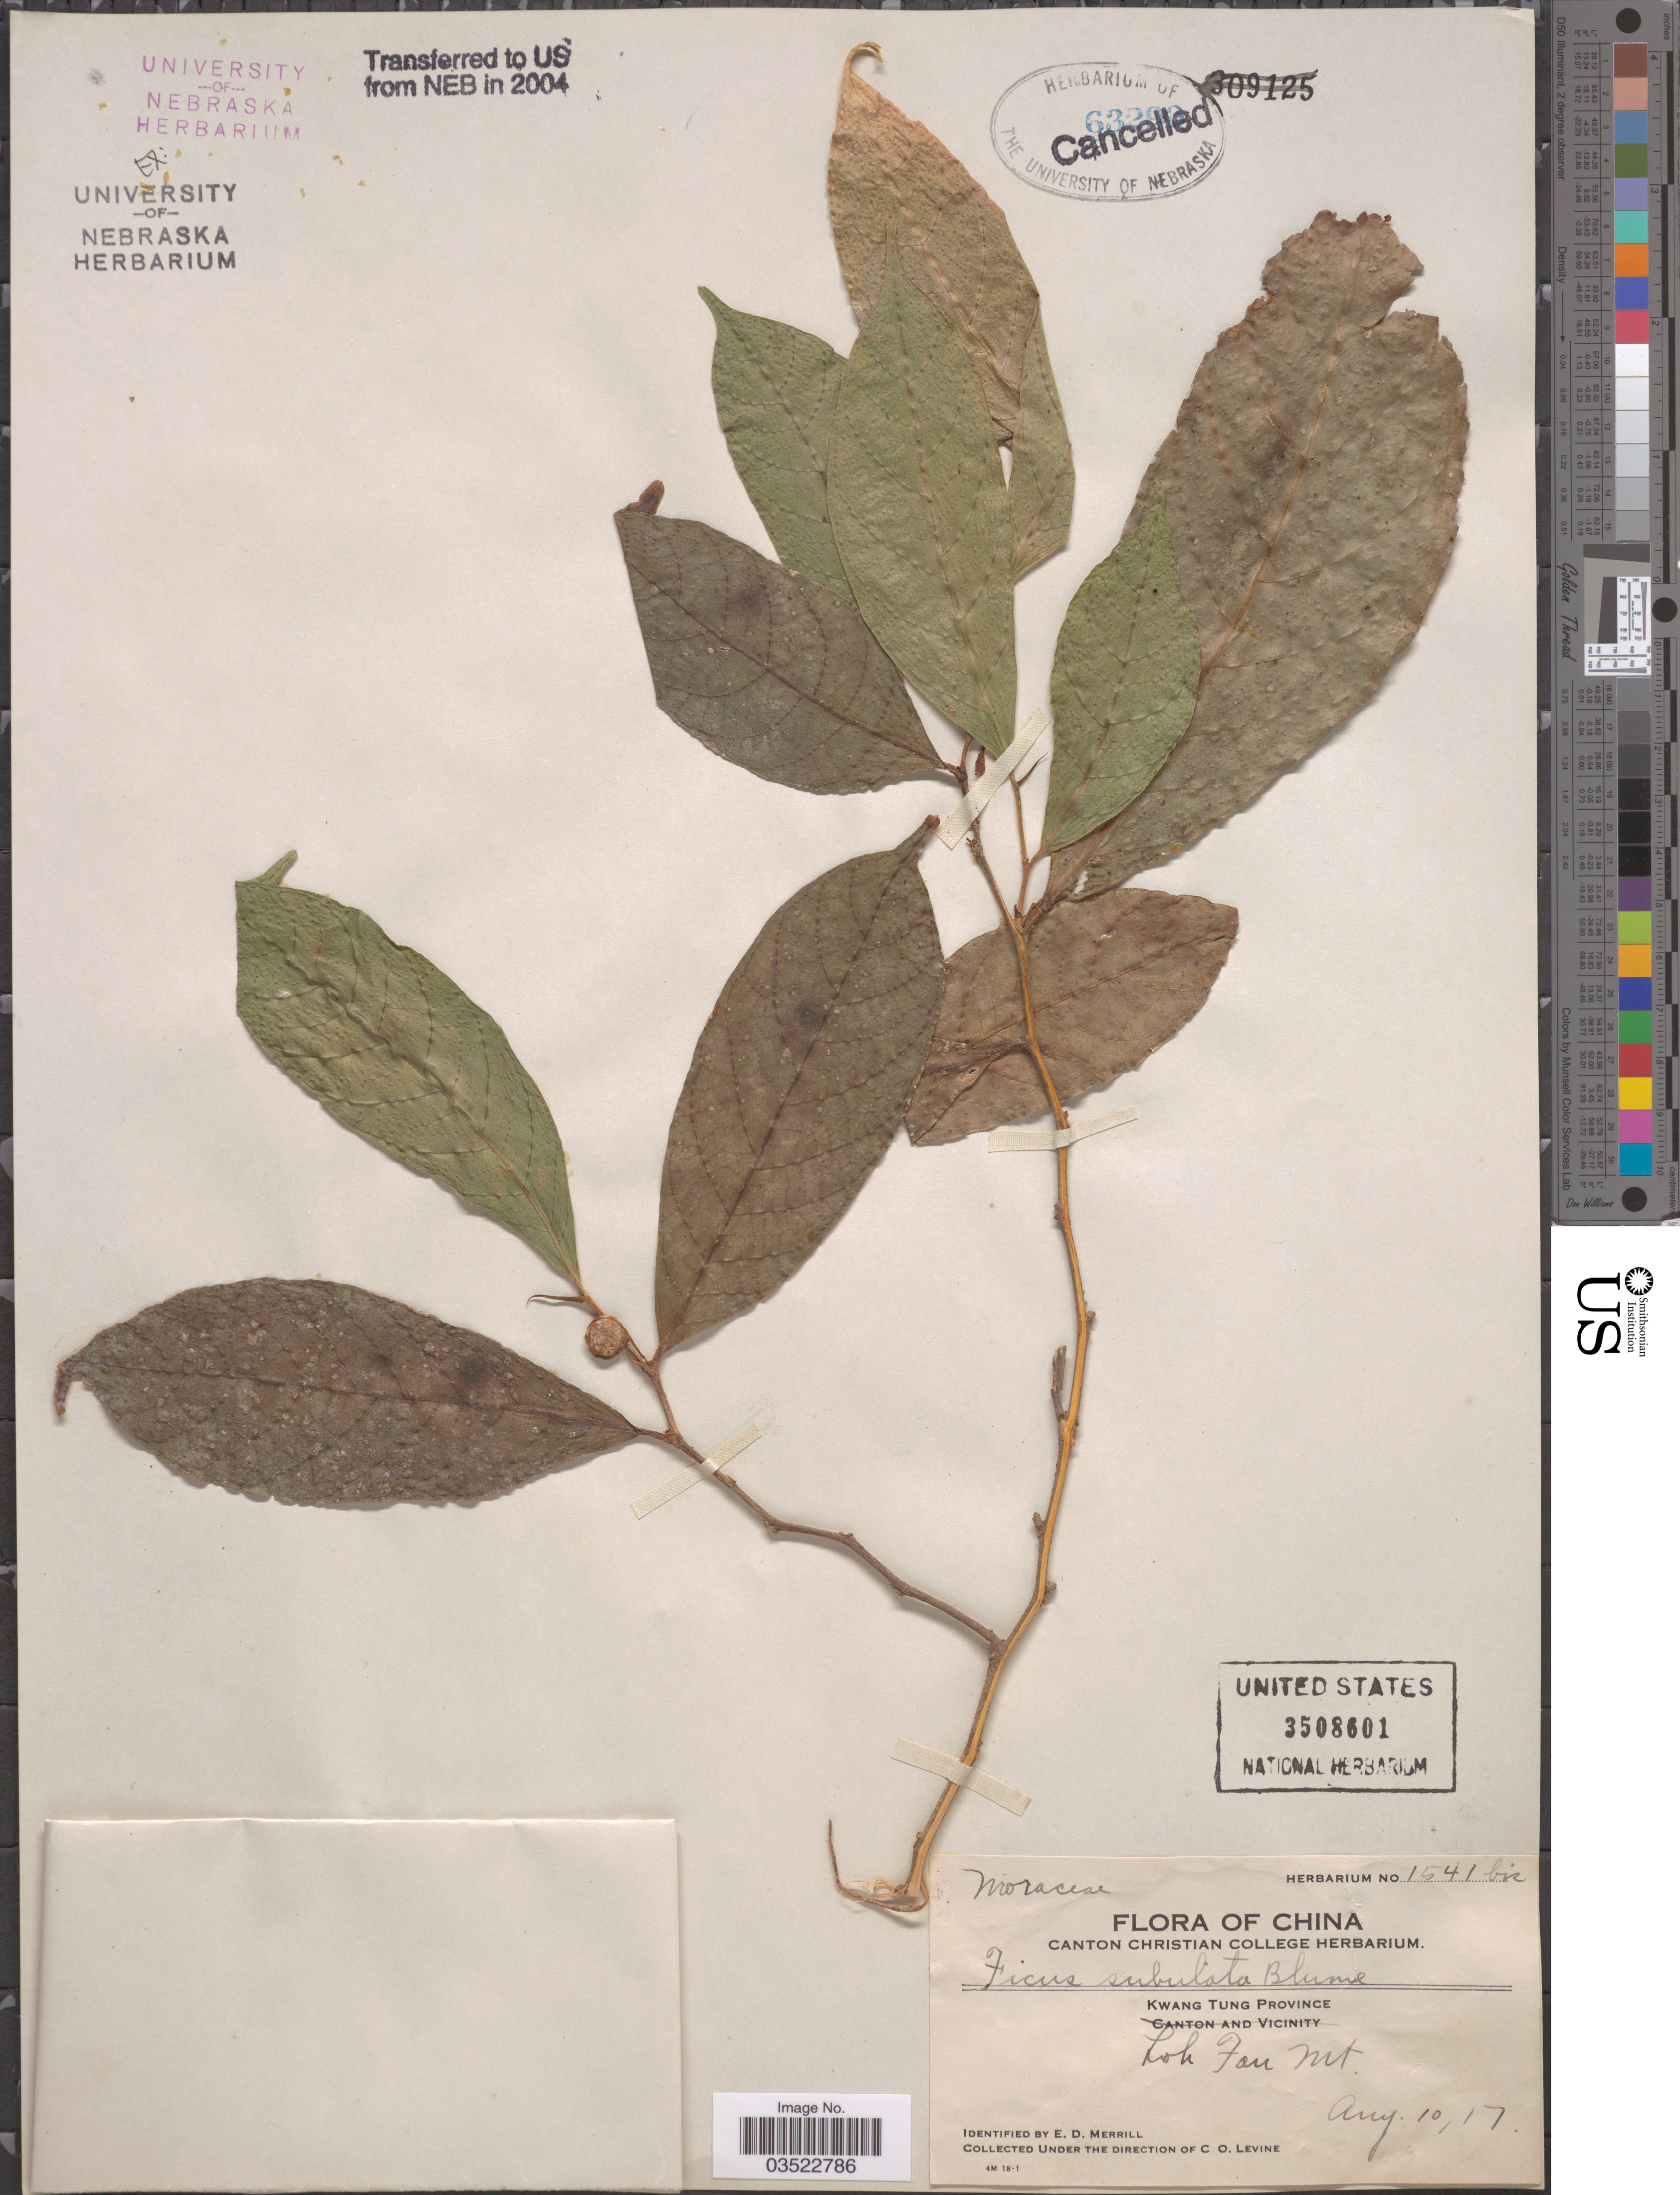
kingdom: Plantae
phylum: Tracheophyta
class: Magnoliopsida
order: Rosales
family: Moraceae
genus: Ficus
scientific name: Ficus subulata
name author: Blume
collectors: C. O. Levine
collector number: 1541bis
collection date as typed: Transcribed d/m/y: 10/8/17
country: China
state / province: Guangdong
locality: Kwang Tung Province. Loh Fau Mt.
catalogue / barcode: US 3508601